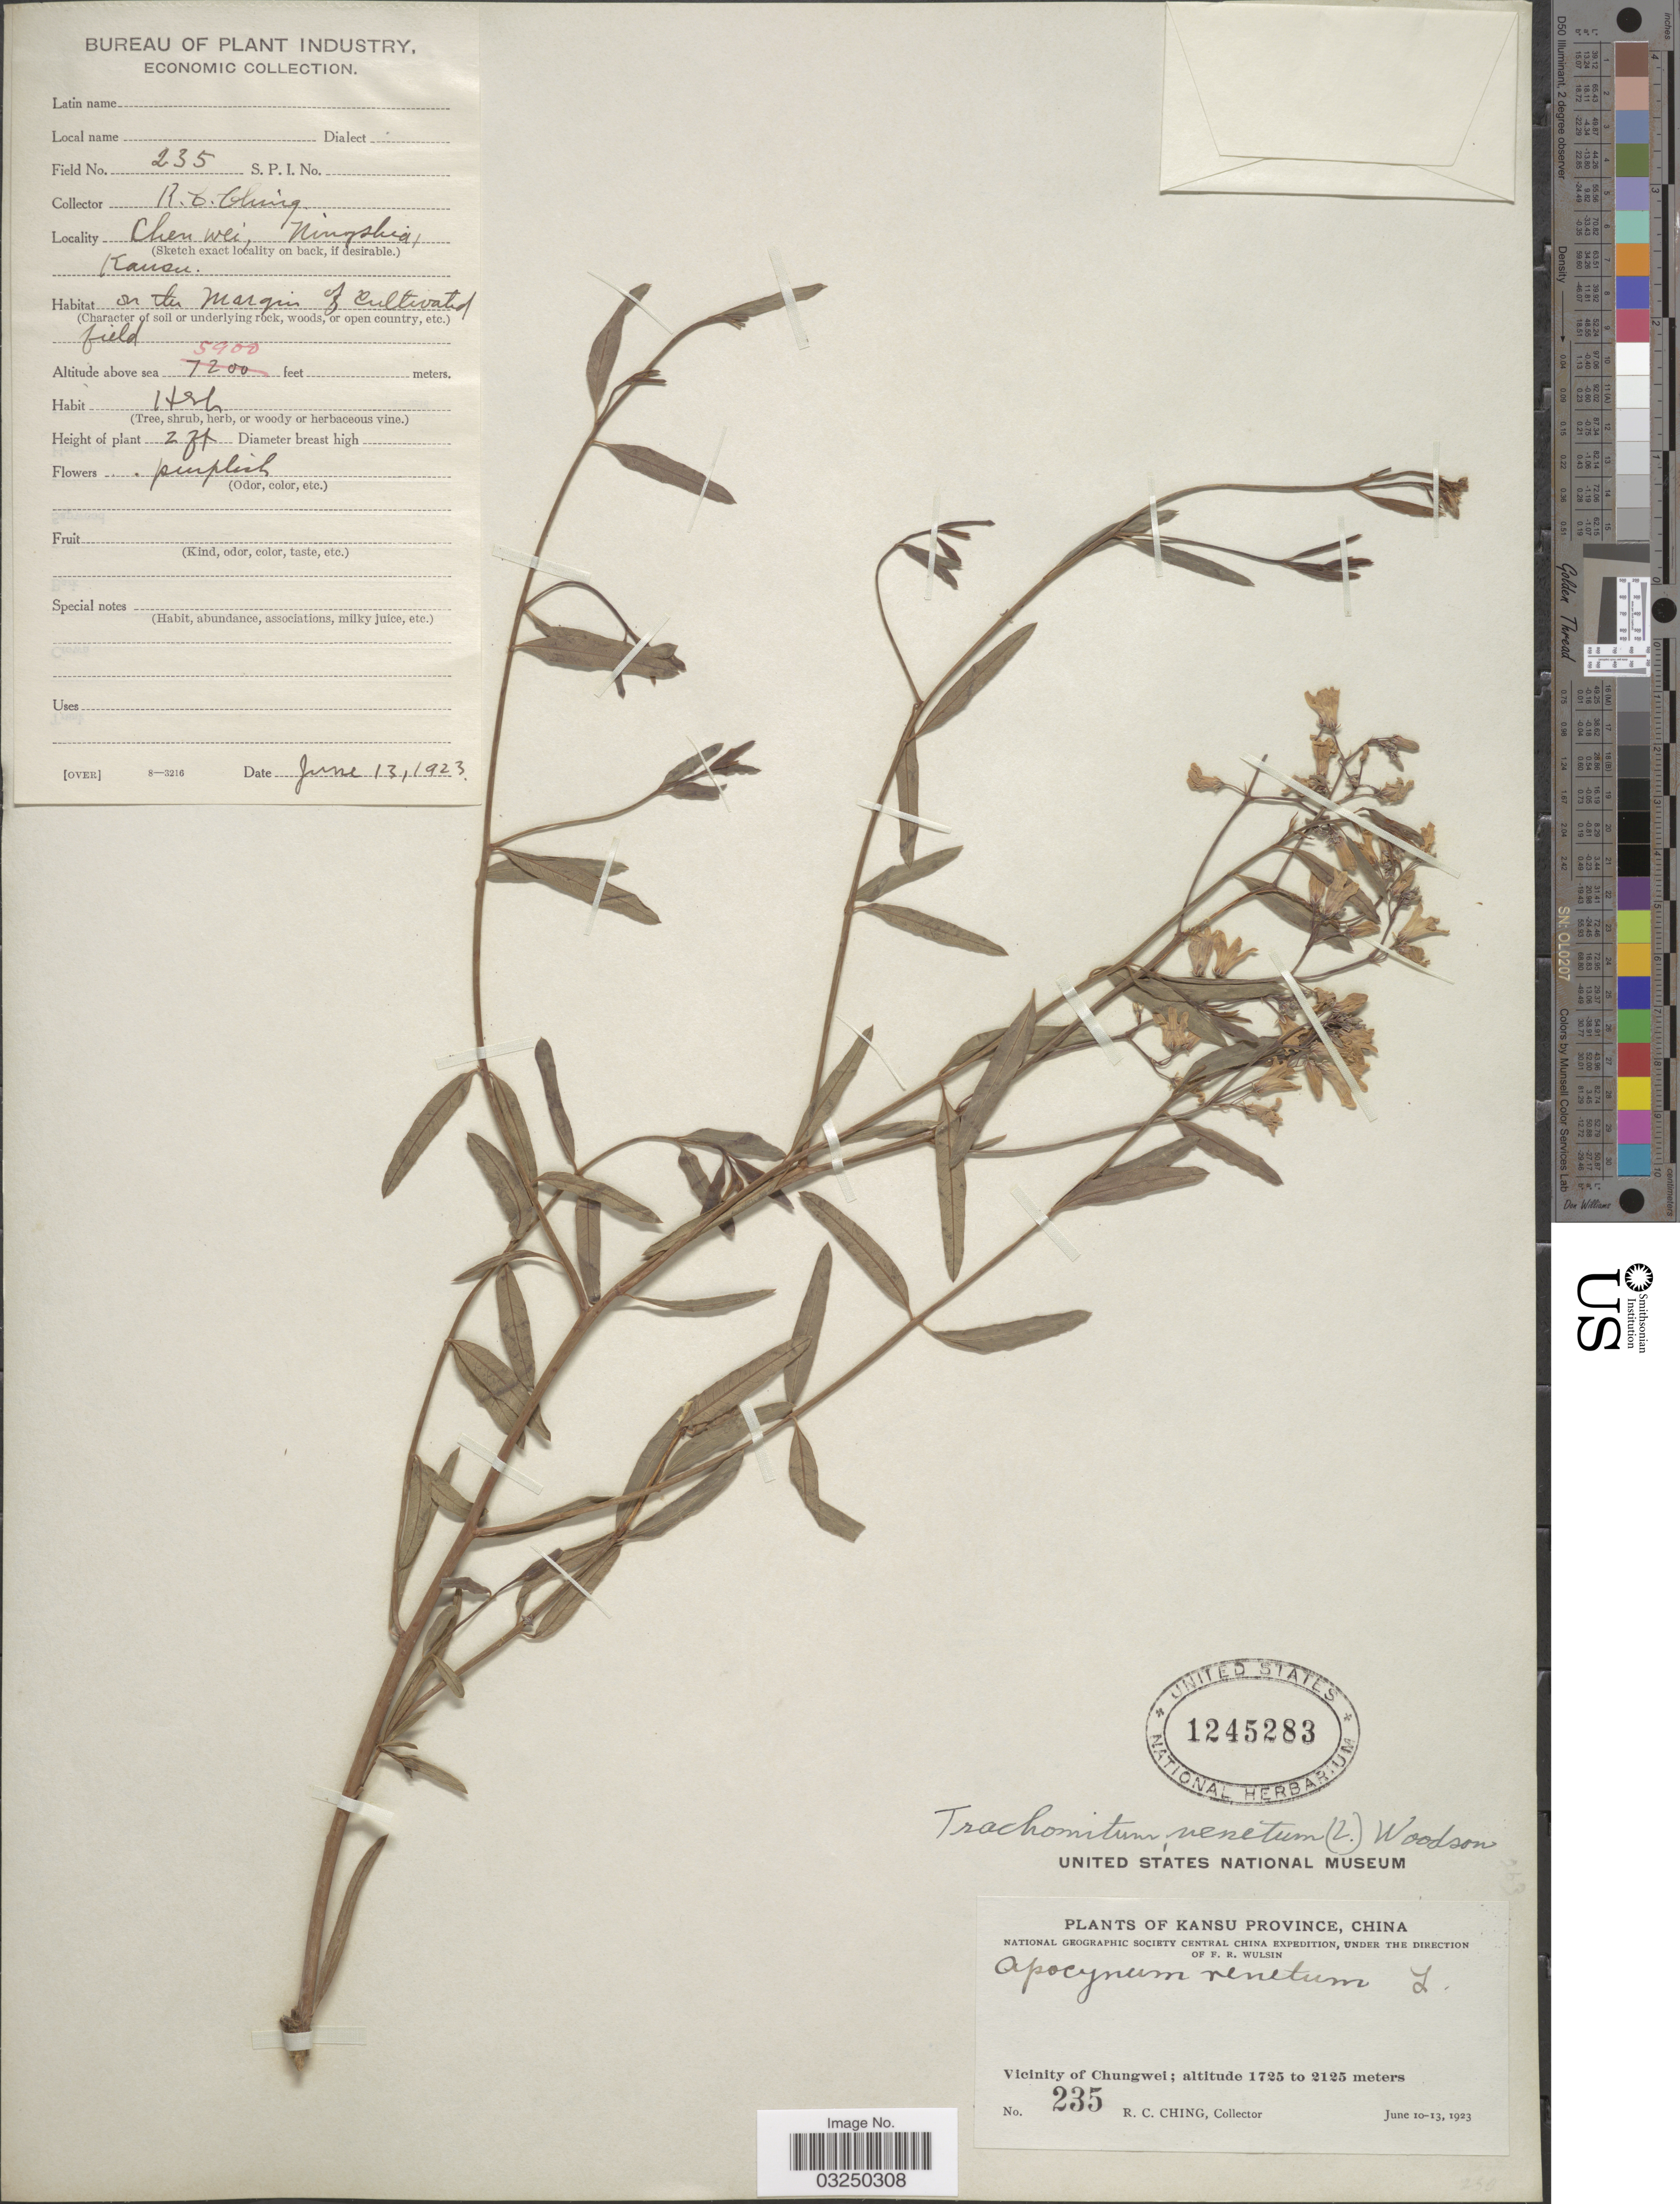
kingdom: Plantae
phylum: Tracheophyta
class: Magnoliopsida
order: Gentianales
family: Apocynaceae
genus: Apocynum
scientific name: Apocynum venetum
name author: L.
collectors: R. C. Ching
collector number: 235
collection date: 1923-06-13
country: China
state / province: Gansu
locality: Kansu Province, Vicinity of Chungwei. Chen wei, Ningshia. On the margin of cultivated field.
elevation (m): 1798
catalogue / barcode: US 1245283